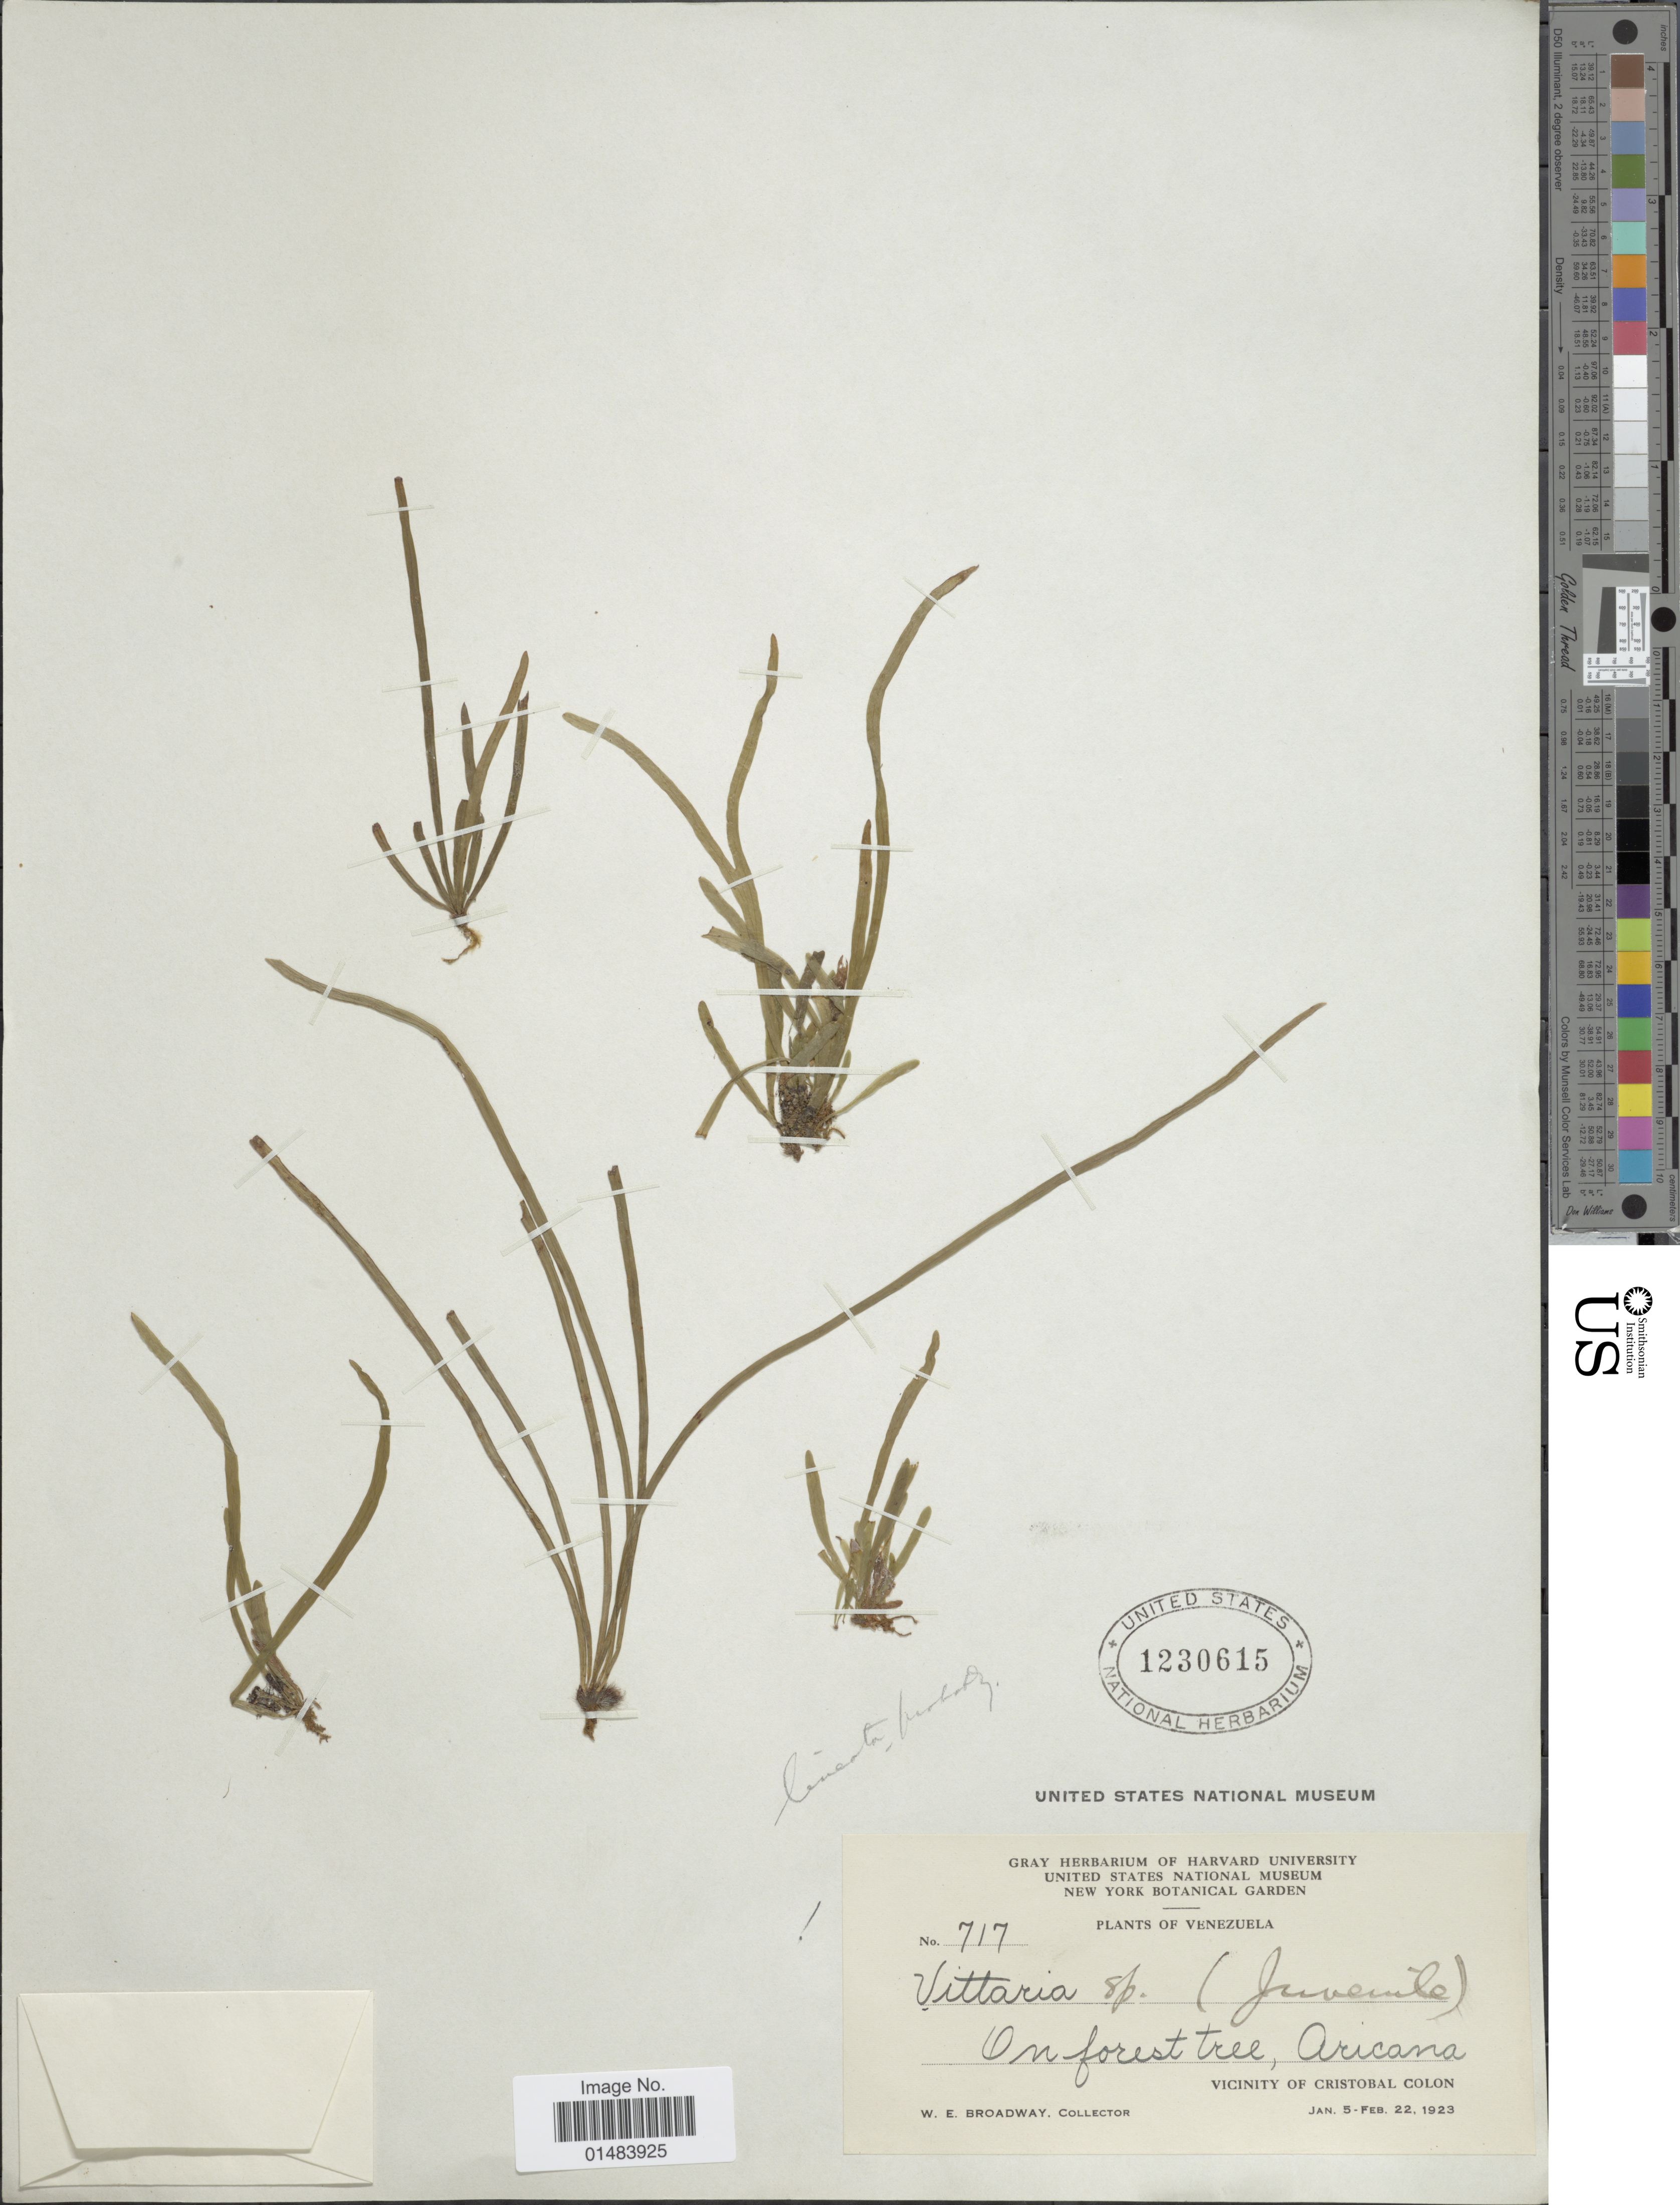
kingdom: Plantae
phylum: Tracheophyta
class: Polypodiopsida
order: Polypodiales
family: Pteridaceae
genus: Vittaria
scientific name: Vittaria lineata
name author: (L.) Sm.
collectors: W. E. Broadway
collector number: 717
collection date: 1923-01-05/1923-02-22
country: Venezuela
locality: Venezuela. On forest tree, Aricana. Vicinity of Cristobal Colon.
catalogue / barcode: US 1230615